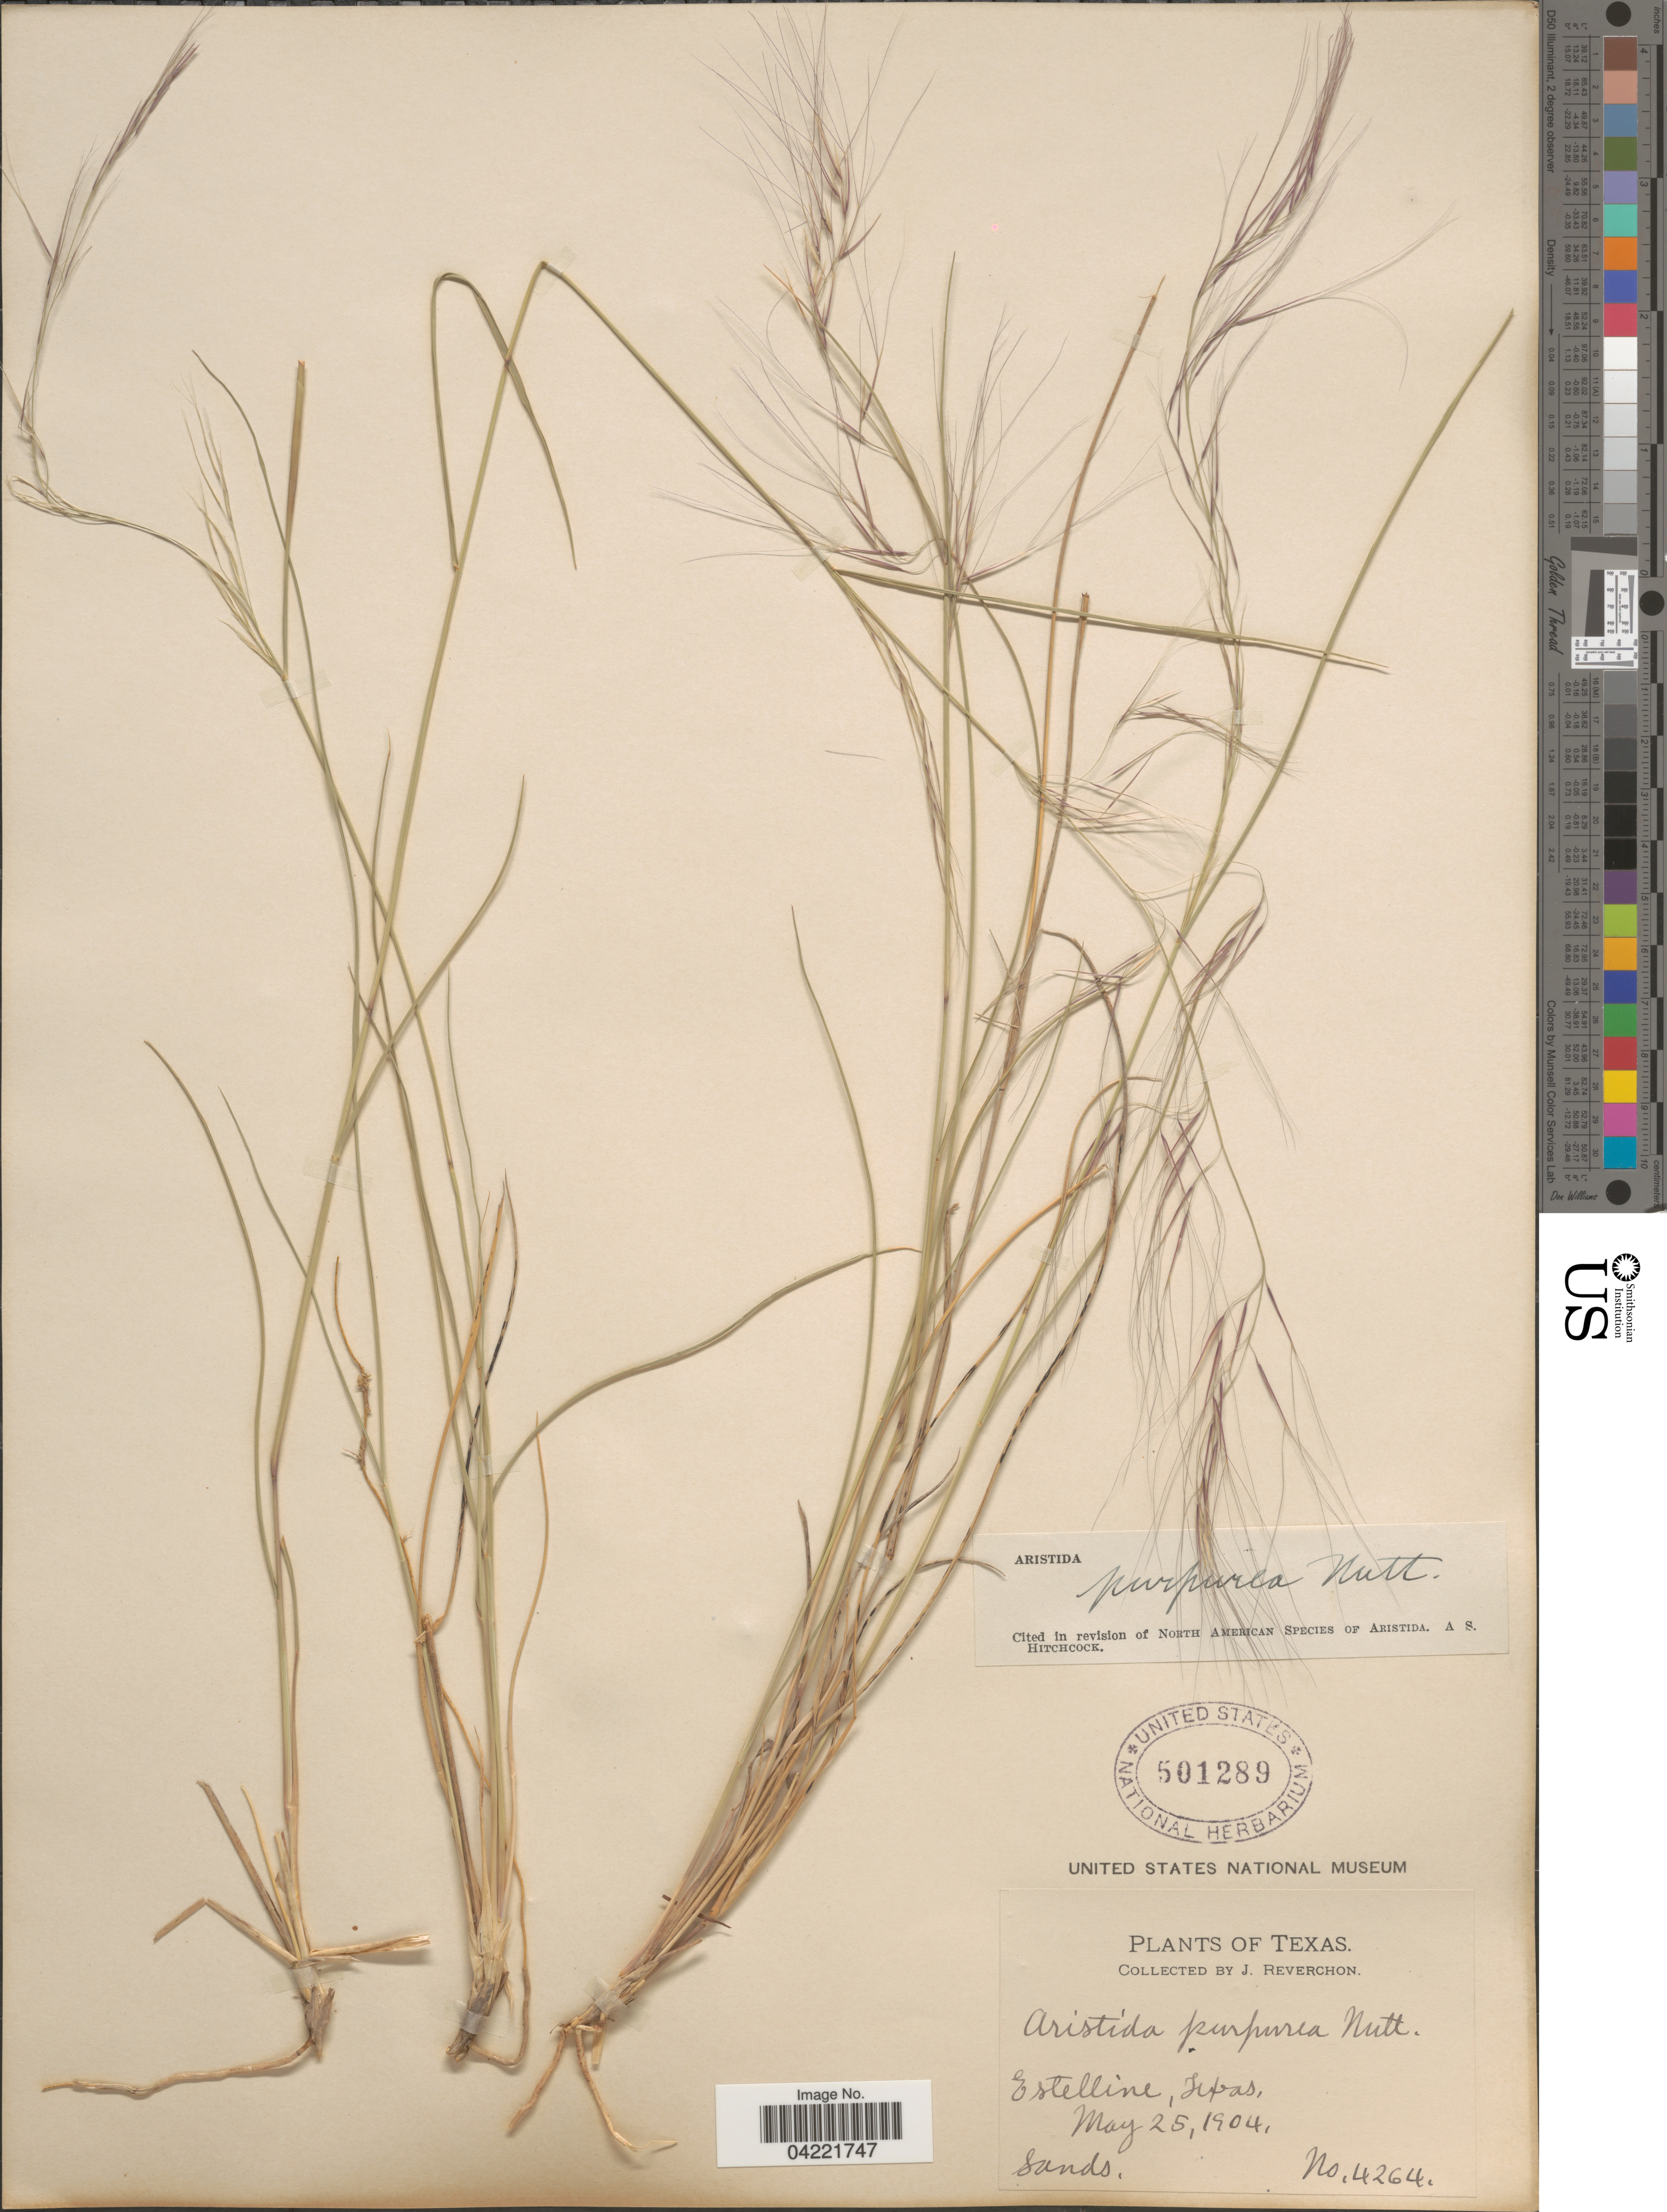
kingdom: Plantae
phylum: Tracheophyta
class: Liliopsida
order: Poales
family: Poaceae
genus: Aristida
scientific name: Aristida purpurea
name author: Nutt.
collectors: J. Reverchon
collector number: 4264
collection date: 1904-05-25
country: United States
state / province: Texas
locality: Estelline.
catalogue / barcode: US 501289